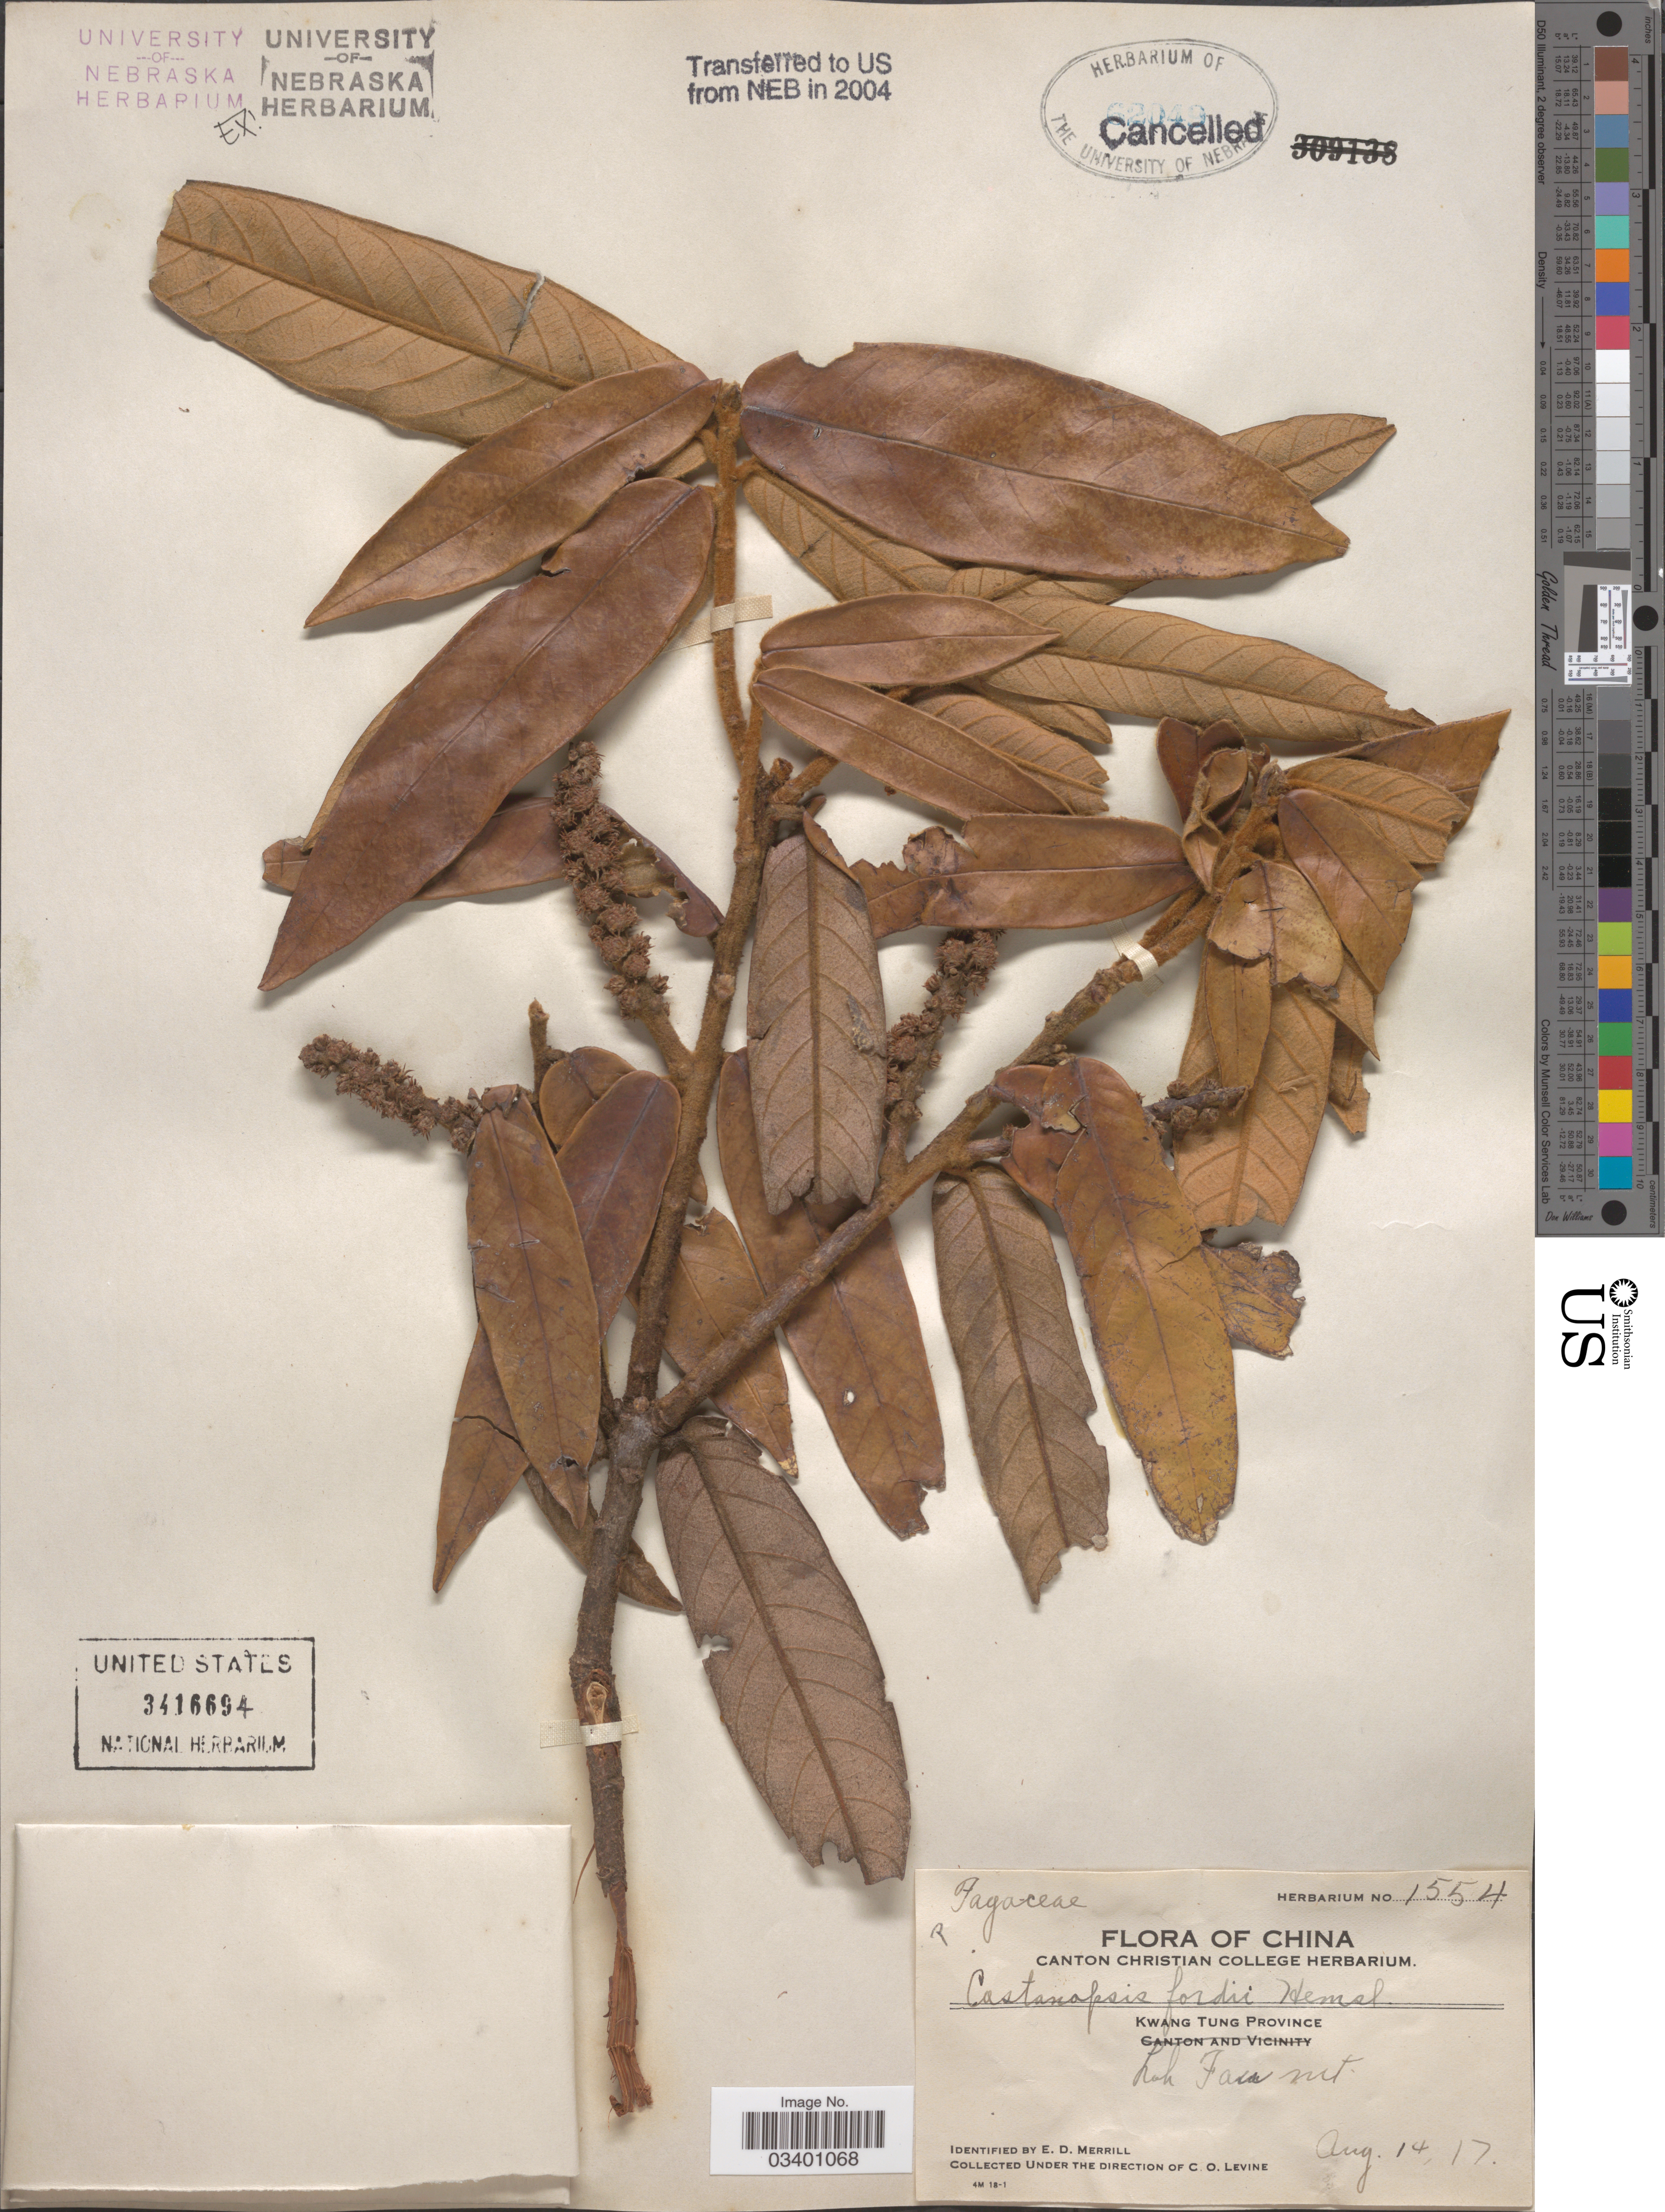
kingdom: Plantae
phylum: Tracheophyta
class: Magnoliopsida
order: Fagales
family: Fagaceae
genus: Castanopsis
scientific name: Castanopsis fordii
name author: Hance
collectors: C. O. Levine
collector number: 1554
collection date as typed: Transcribed d/m/y: 14/8/17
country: China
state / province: Guangdong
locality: Kwang Tung Province, Loh Face Mt.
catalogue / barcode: US 3416694